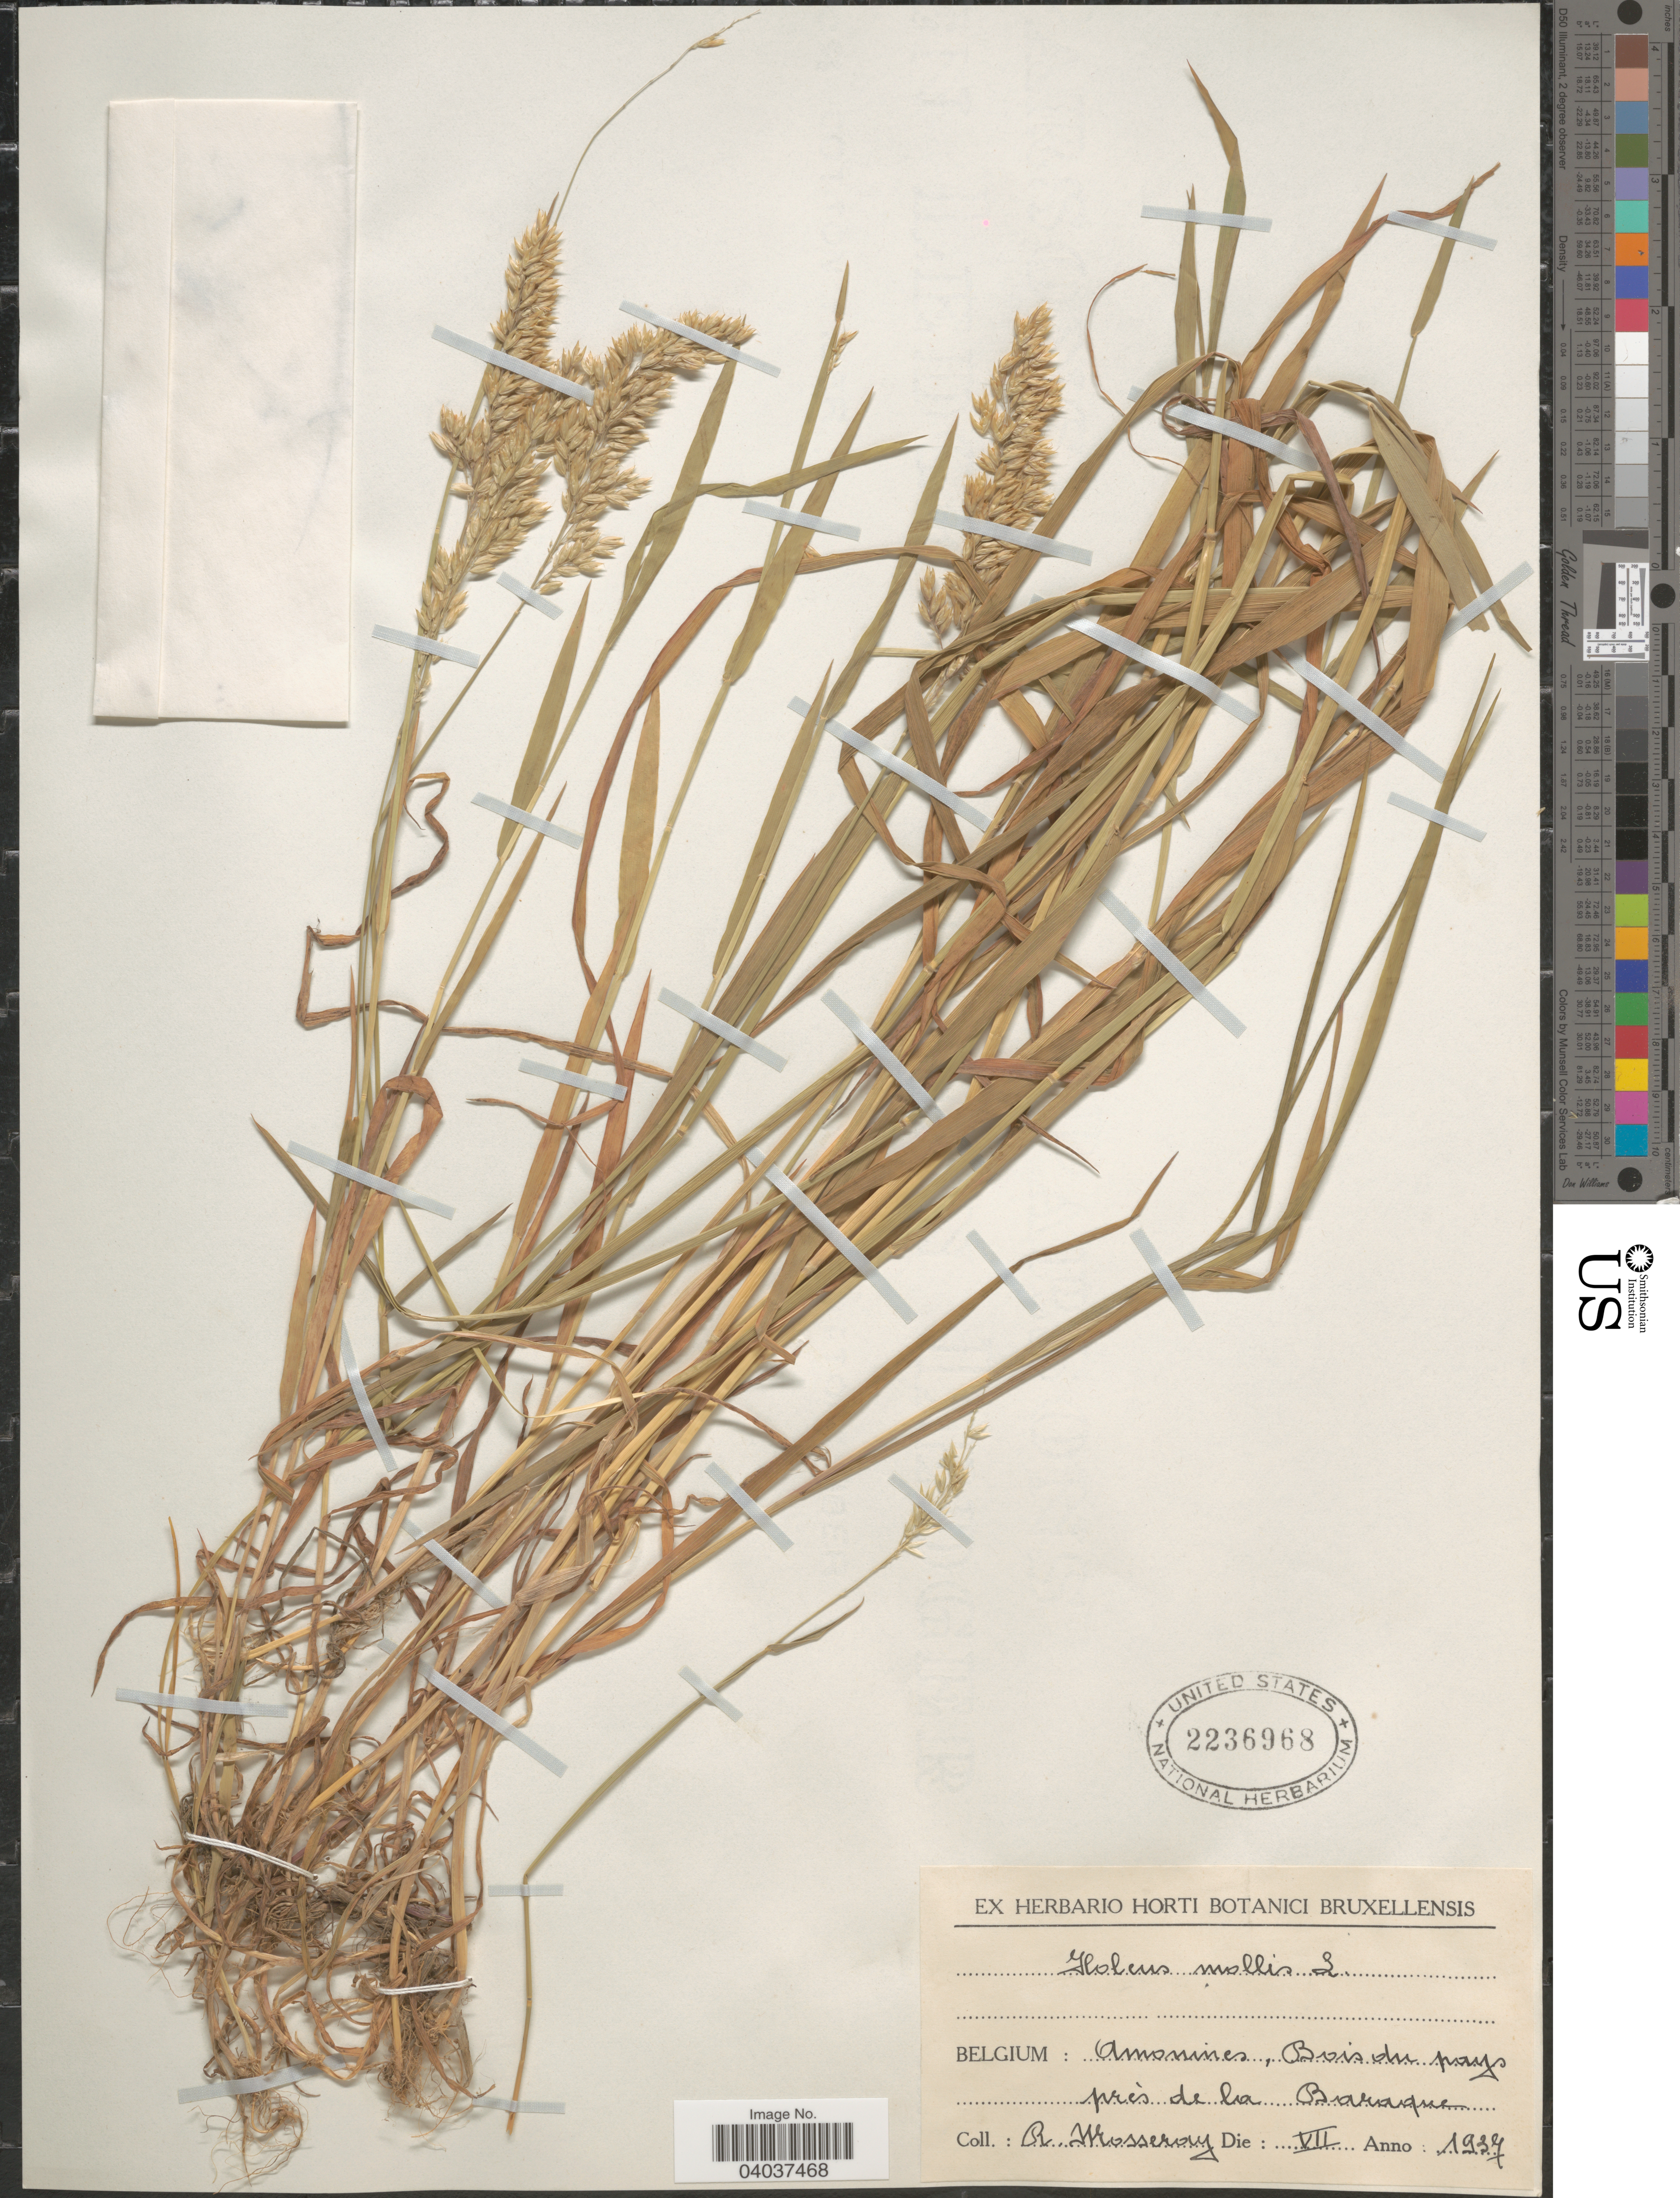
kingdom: Plantae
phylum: Tracheophyta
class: Liliopsida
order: Poales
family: Poaceae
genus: Holcus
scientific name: Holcus mollis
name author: L.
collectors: R. Mosseray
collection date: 1937-07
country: Belgium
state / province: Wallonia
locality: Amonines, Bois du pays près de la Baraque.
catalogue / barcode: US 2236968